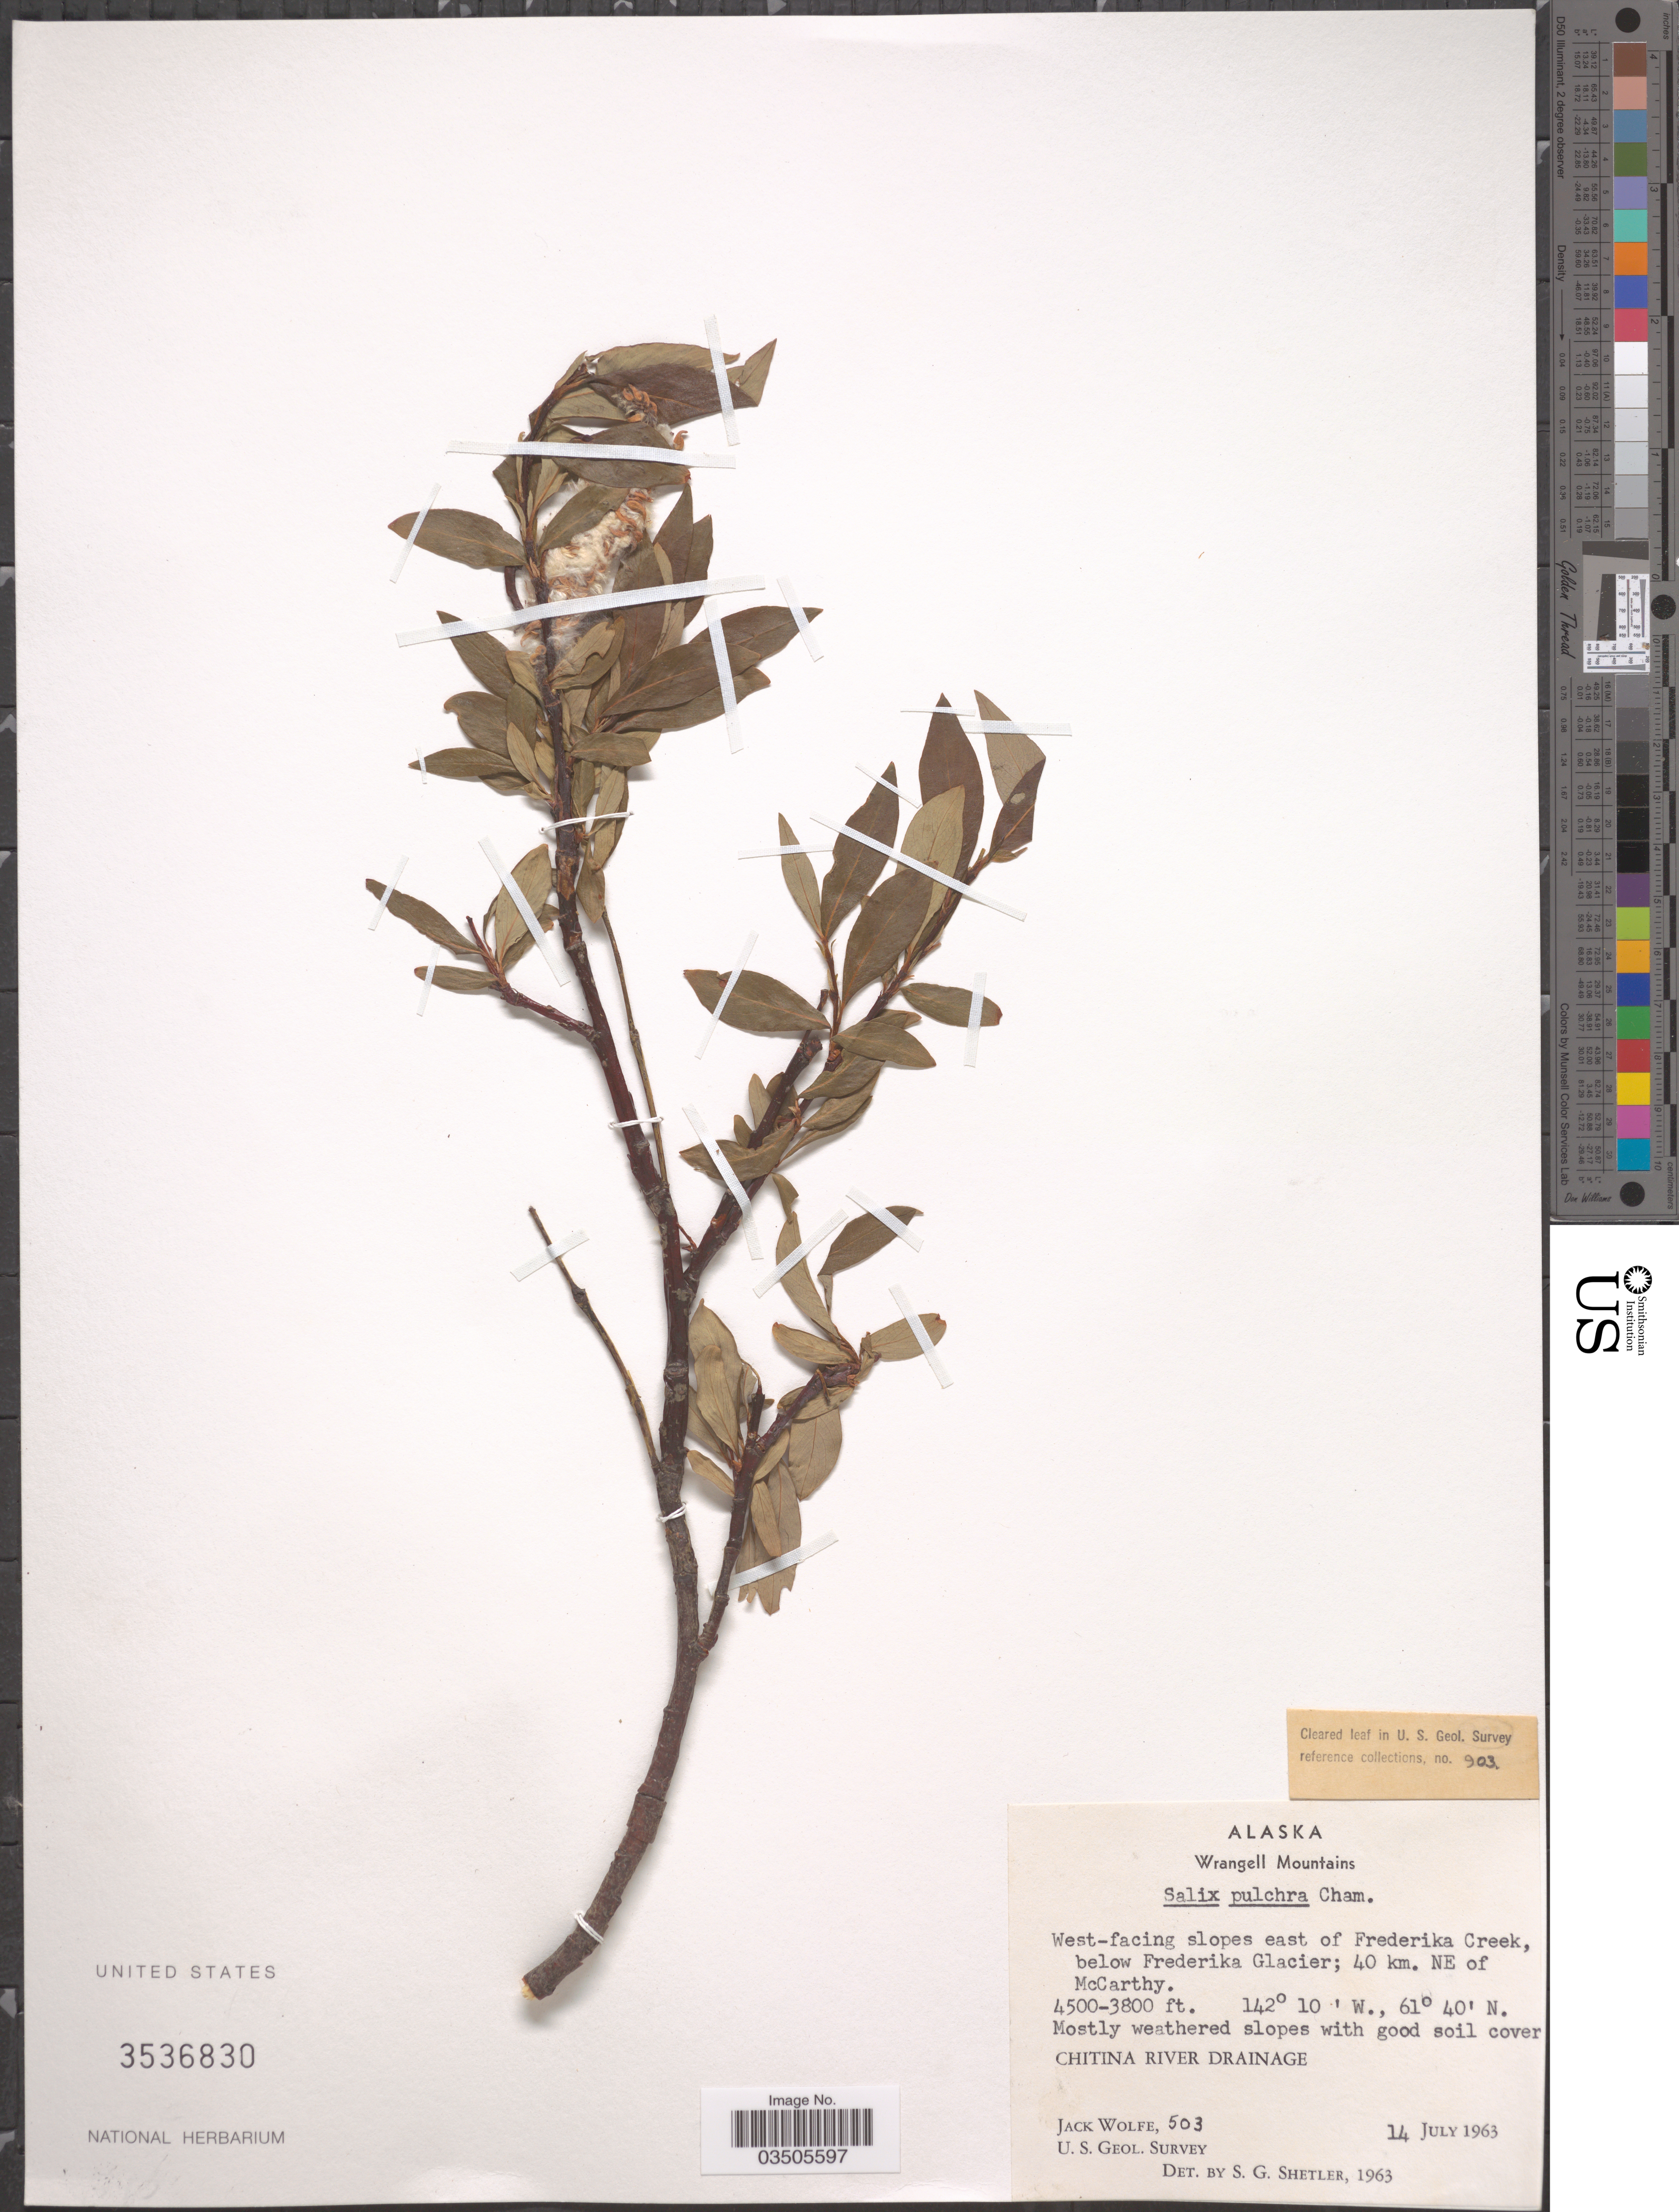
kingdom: Plantae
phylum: Tracheophyta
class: Magnoliopsida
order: Malpighiales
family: Salicaceae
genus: Salix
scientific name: Salix pulchra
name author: Cham.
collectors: J. Wolfe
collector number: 503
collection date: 1963-07-14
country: United States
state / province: Alaska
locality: Wrangell Mountains. West-facing slopes east of Frederika Creek, below Frederika Glacier; 40 km. NE of McCarthy. Chitina River Drainage.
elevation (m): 1158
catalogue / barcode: US 3536830